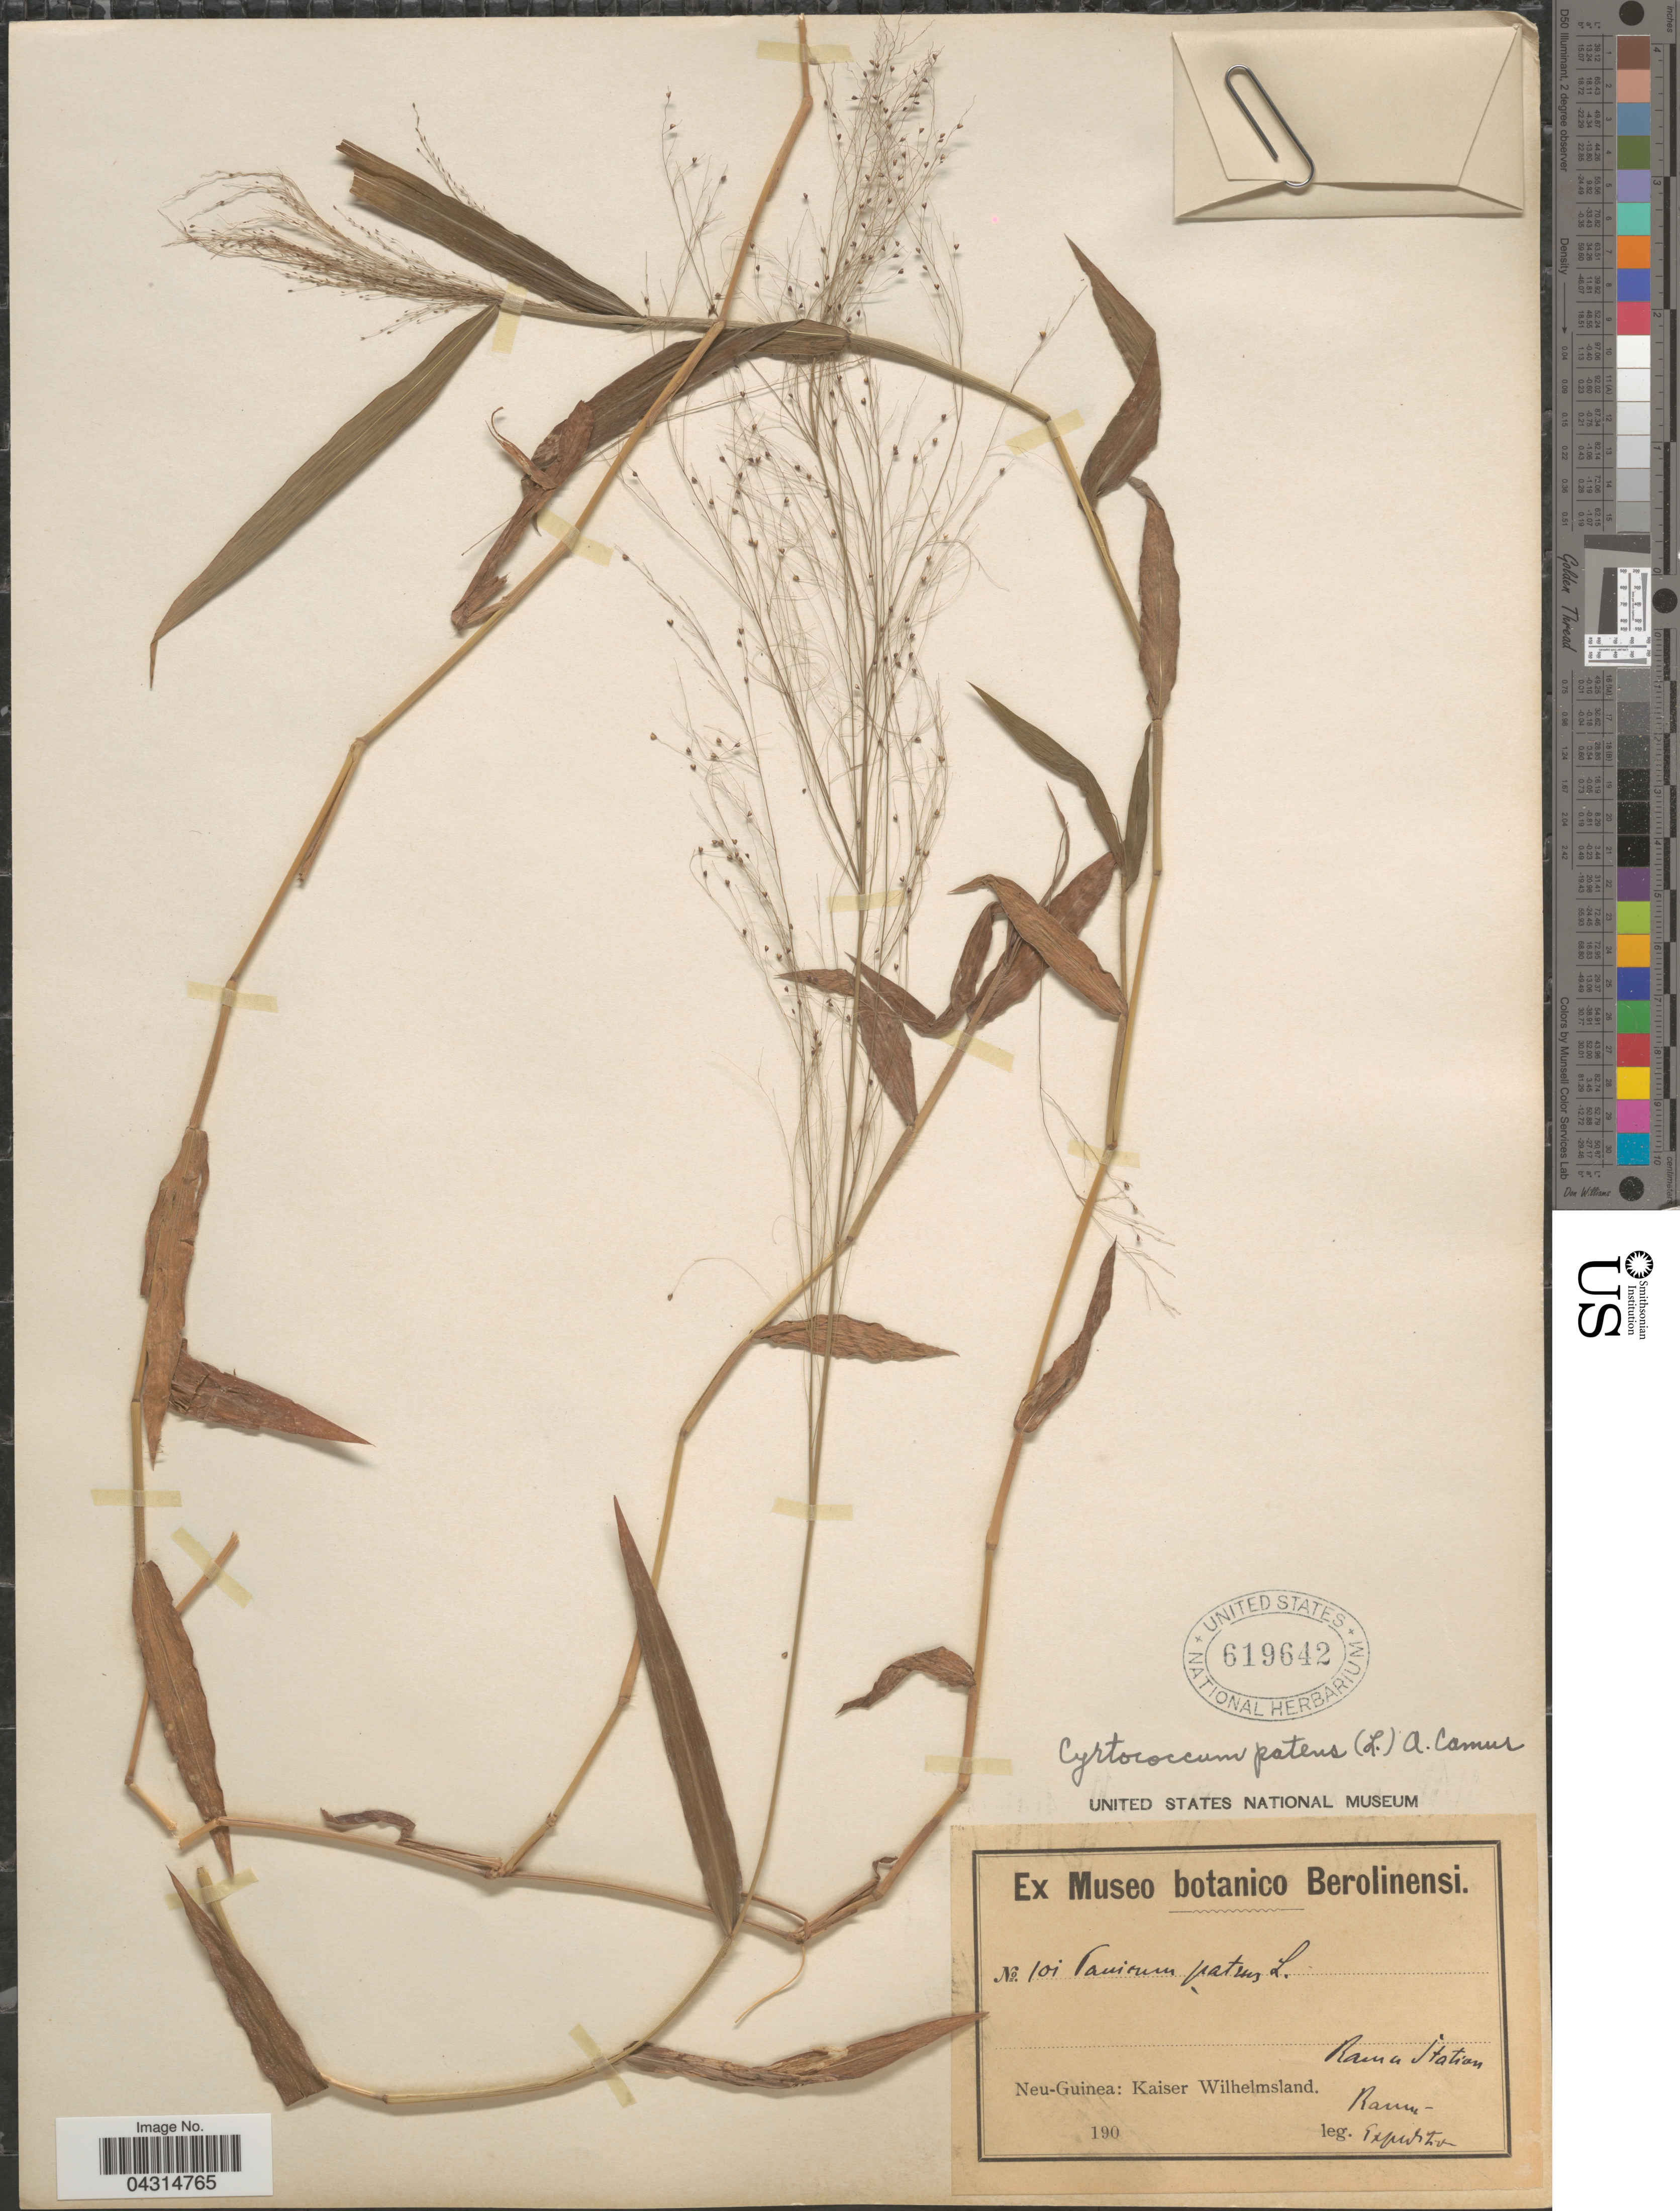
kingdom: Plantae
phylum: Tracheophyta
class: Liliopsida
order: Poales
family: Poaceae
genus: Cyrtococcum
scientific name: Cyrtococcum sp.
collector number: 101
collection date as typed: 190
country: Papua New Guinea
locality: Neu-Guinea: Kaiser Wilhelmsland. Rama Station.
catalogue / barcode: US 619642